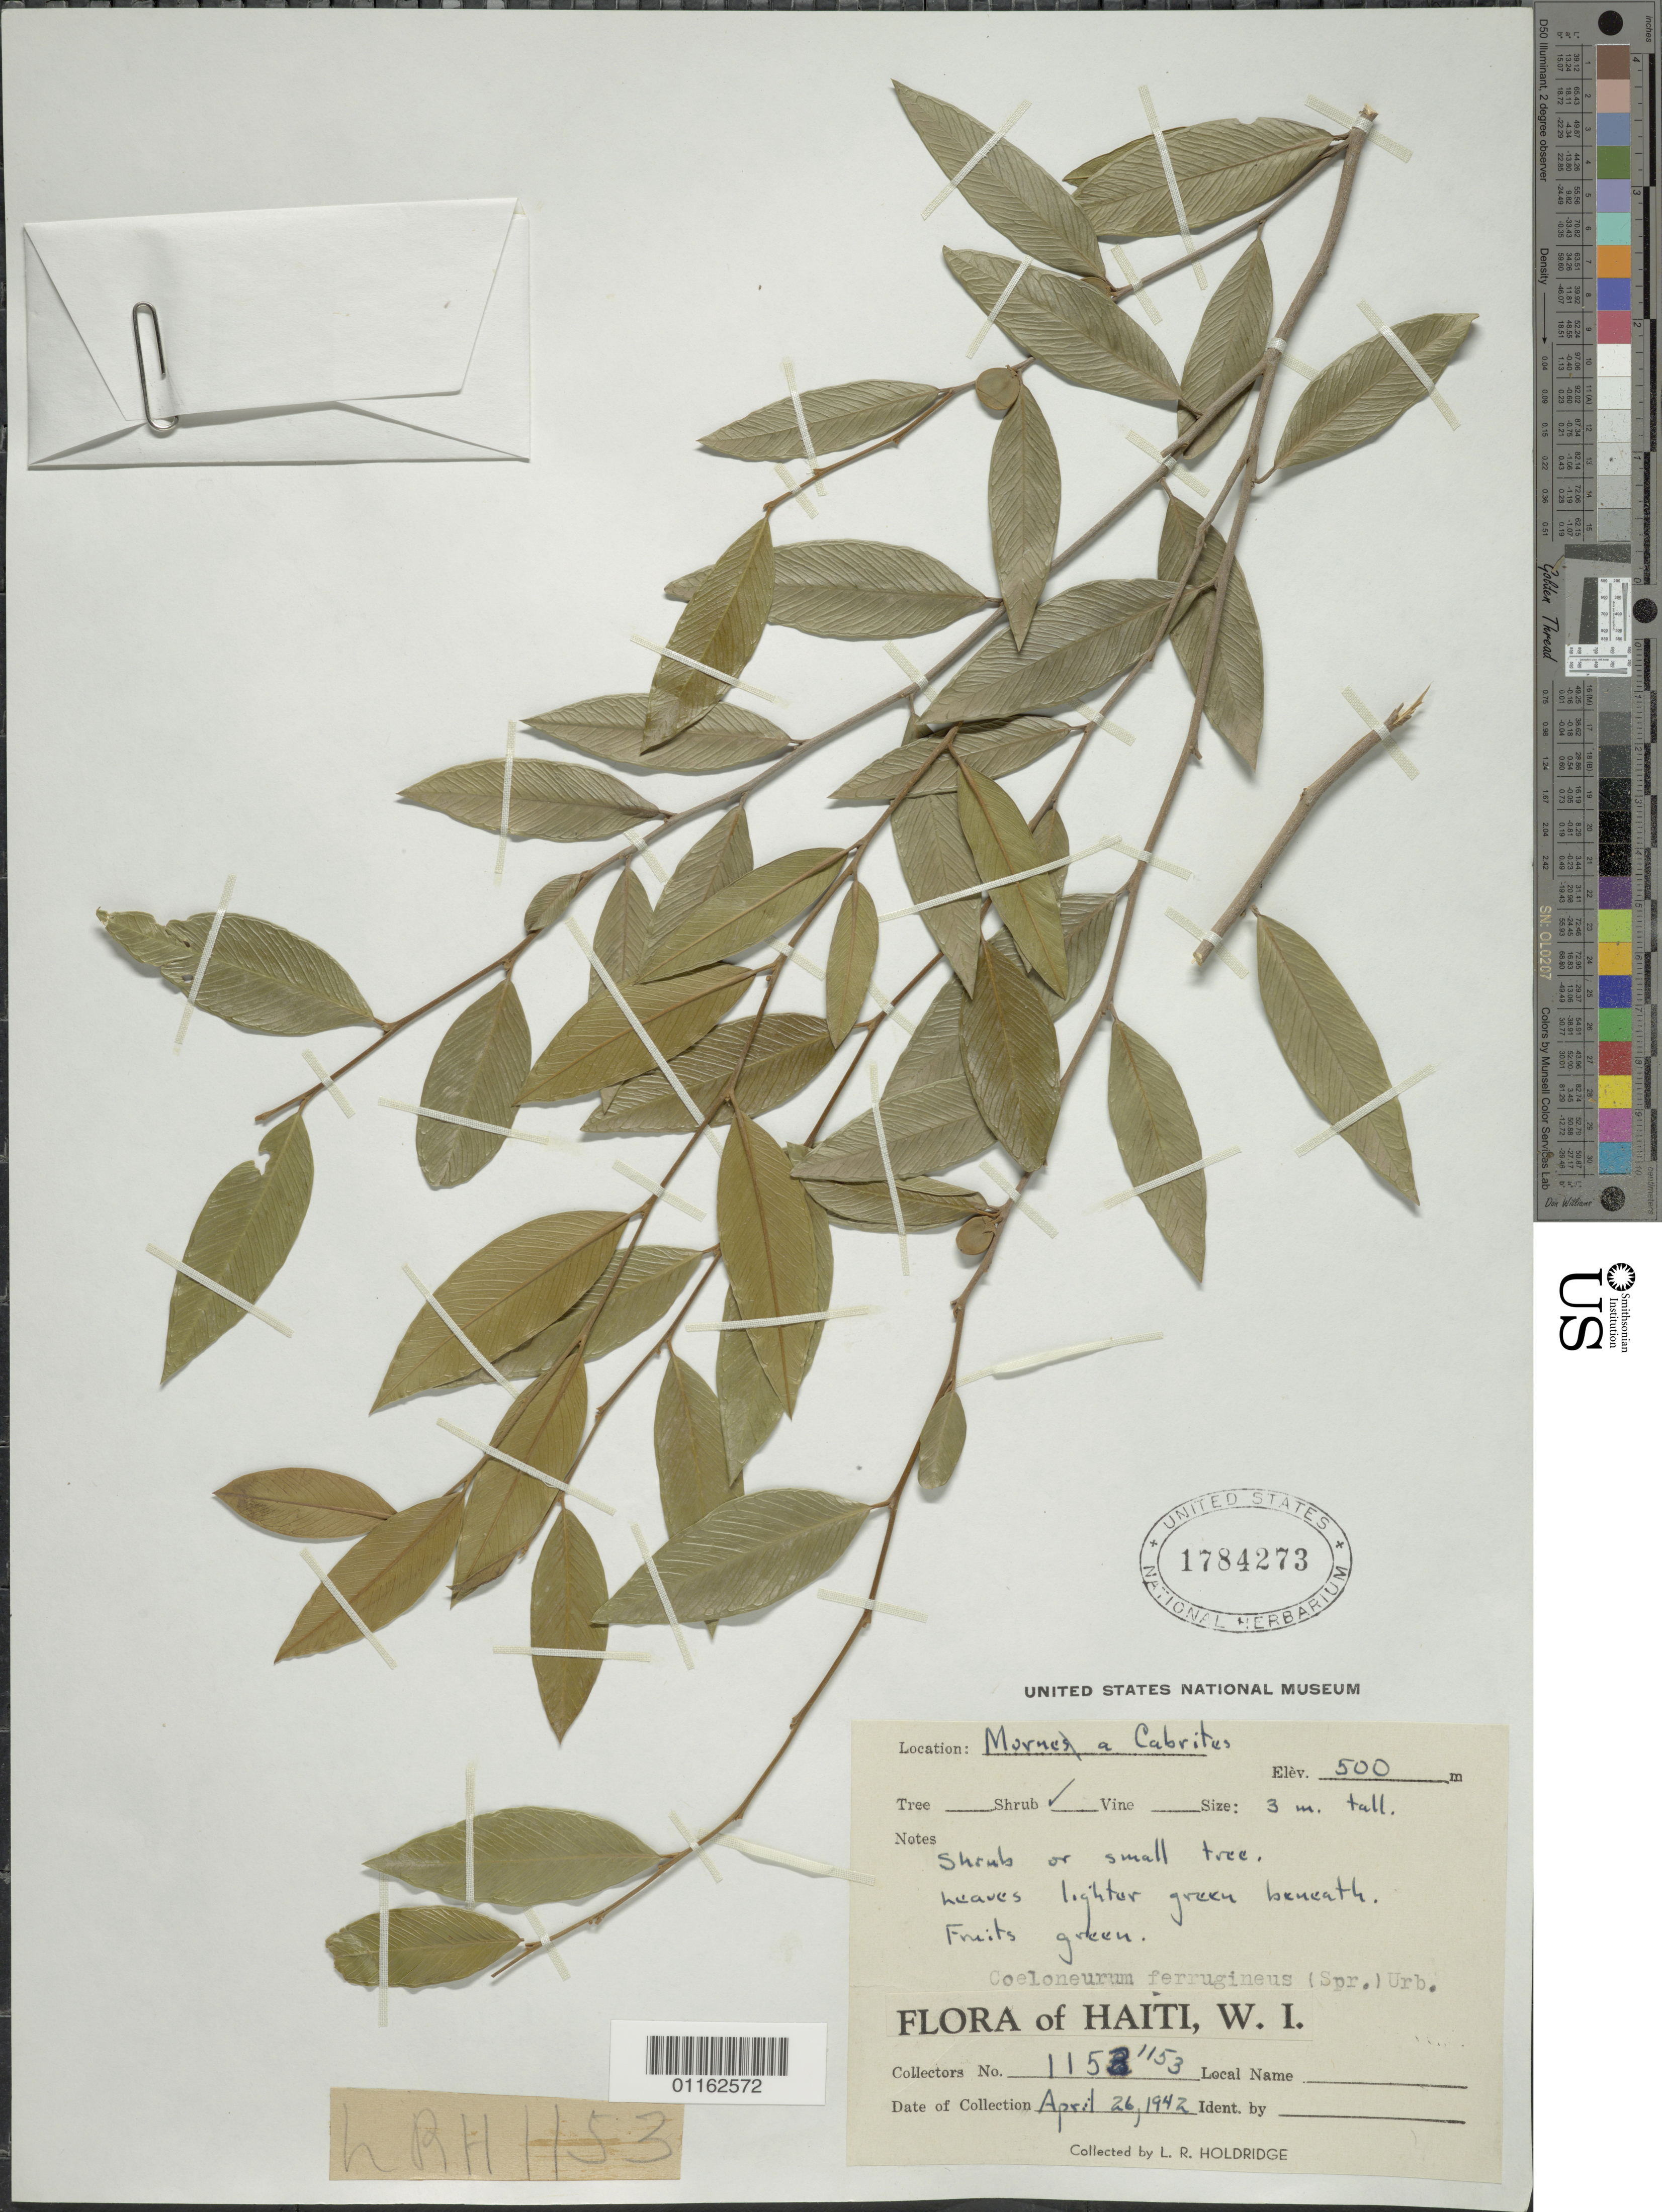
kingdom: Plantae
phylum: Tracheophyta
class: Magnoliopsida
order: Solanales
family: Solanaceae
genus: Coeloneurum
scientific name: Coeloneurum ferrugineum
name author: (Spreng.) Urb.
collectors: L. Holdridge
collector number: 1153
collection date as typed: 26 Apr 1942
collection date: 1942-04-26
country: Haiti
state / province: Óuest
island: Hispaniola I.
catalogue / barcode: US 1784273